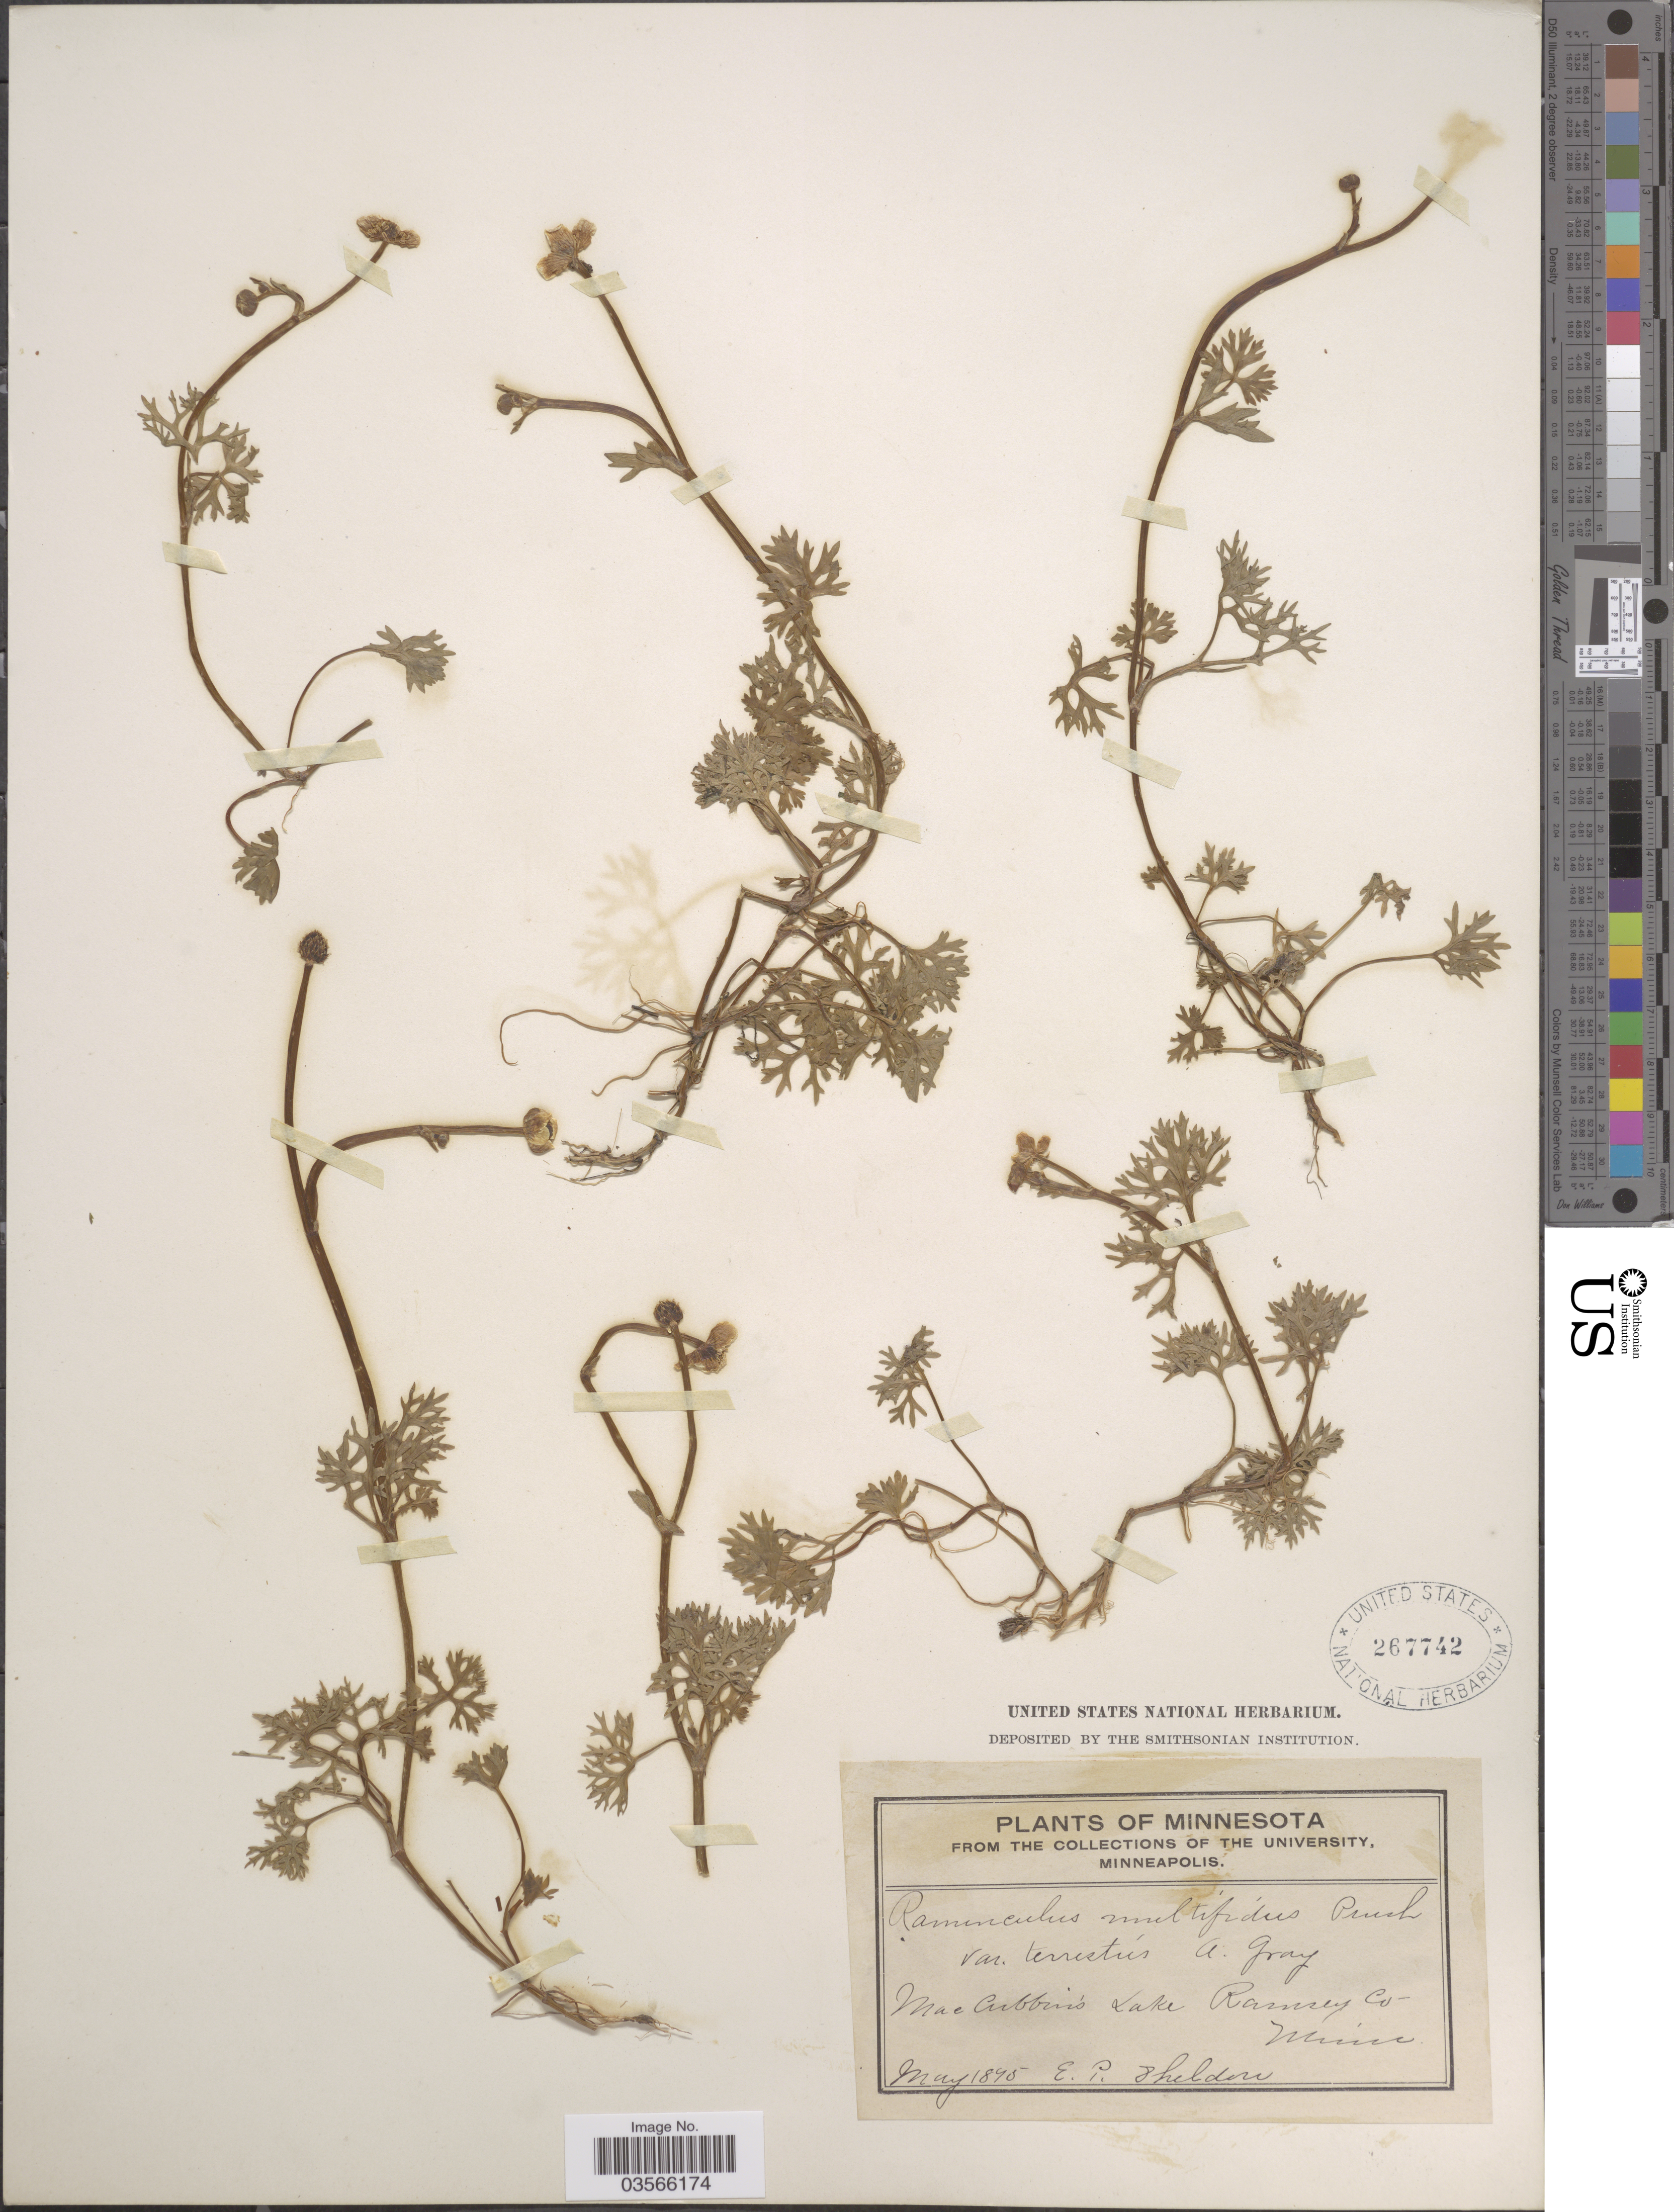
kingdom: Plantae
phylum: Tracheophyta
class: Magnoliopsida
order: Ranunculales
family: Ranunculaceae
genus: Ranunculus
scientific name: Ranunculus flabellaris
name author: Raf.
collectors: E. P. Sheldon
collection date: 1845-05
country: United States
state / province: Minnesota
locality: MacCubbin's Lake Ramsey Co.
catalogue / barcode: US 267742